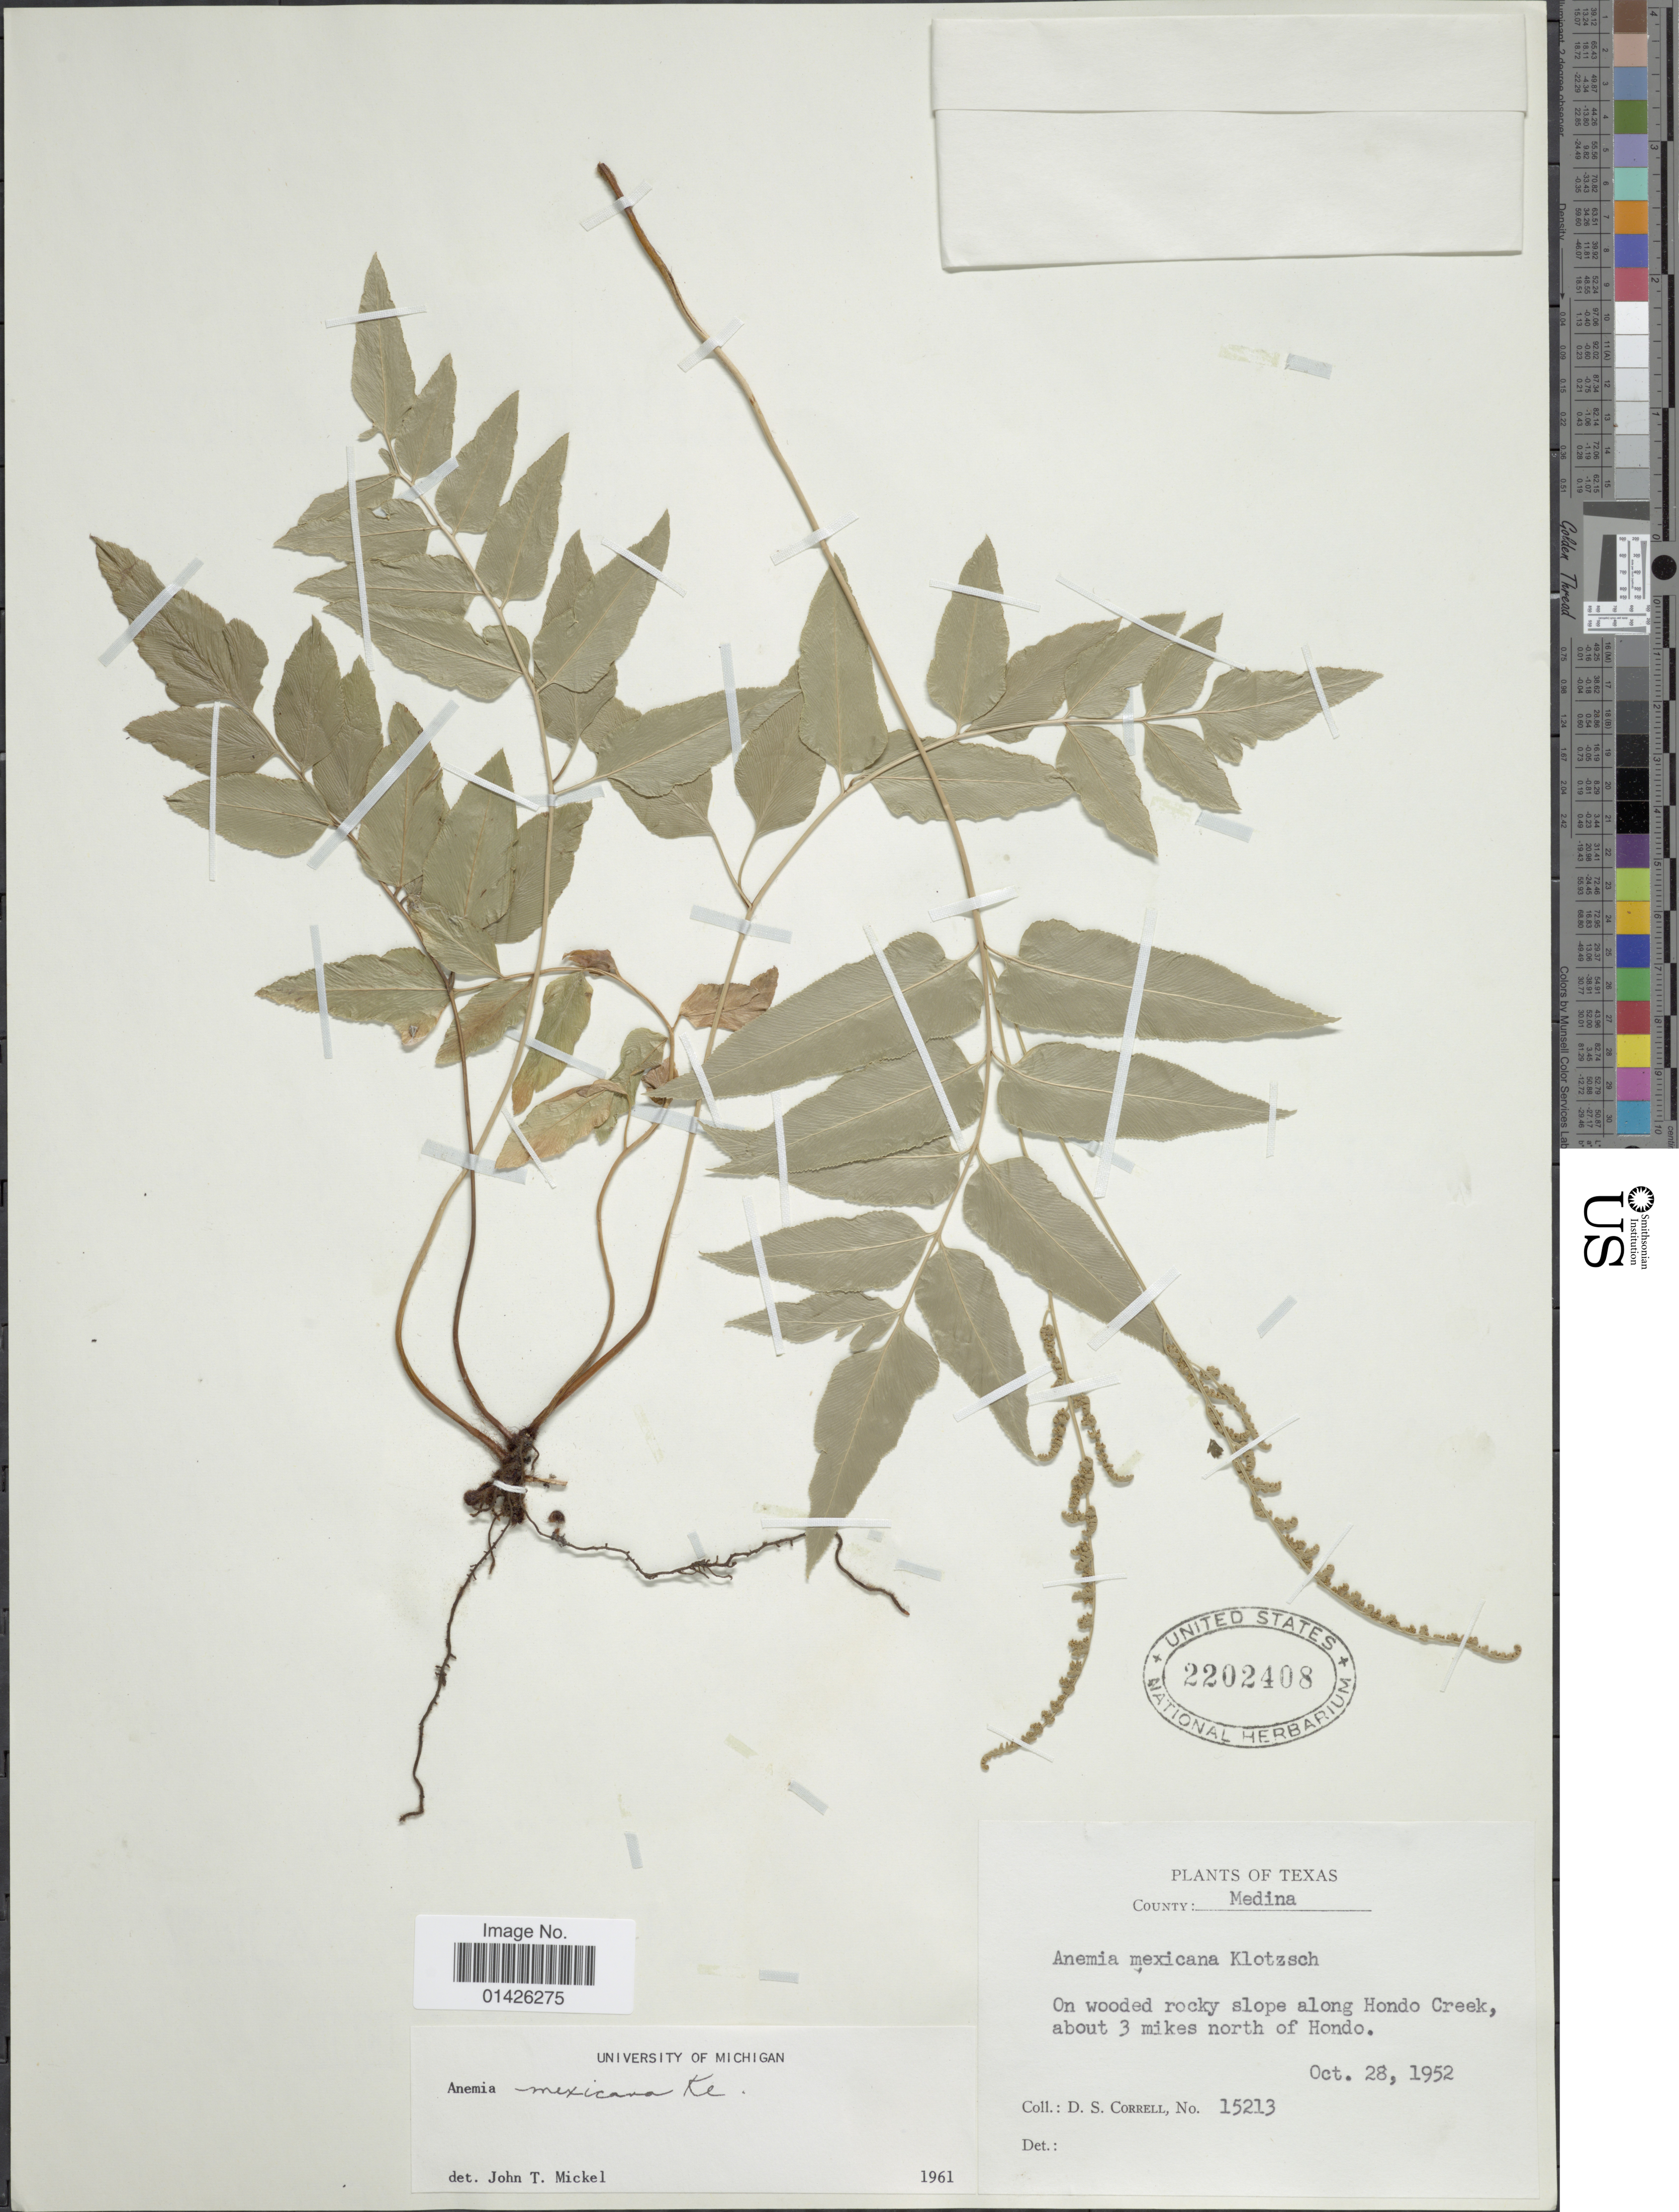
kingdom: Plantae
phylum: Tracheophyta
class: Polypodiopsida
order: Schizaeales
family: Anemiaceae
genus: Anemia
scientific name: Anemia mexicana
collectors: D. S. Correll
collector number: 1523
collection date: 1952-10-28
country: United States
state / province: Texas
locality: County: Medina, On wooded rocky slope along Hondo Creek, about 3 miles north of Hondo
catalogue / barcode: US 2202408